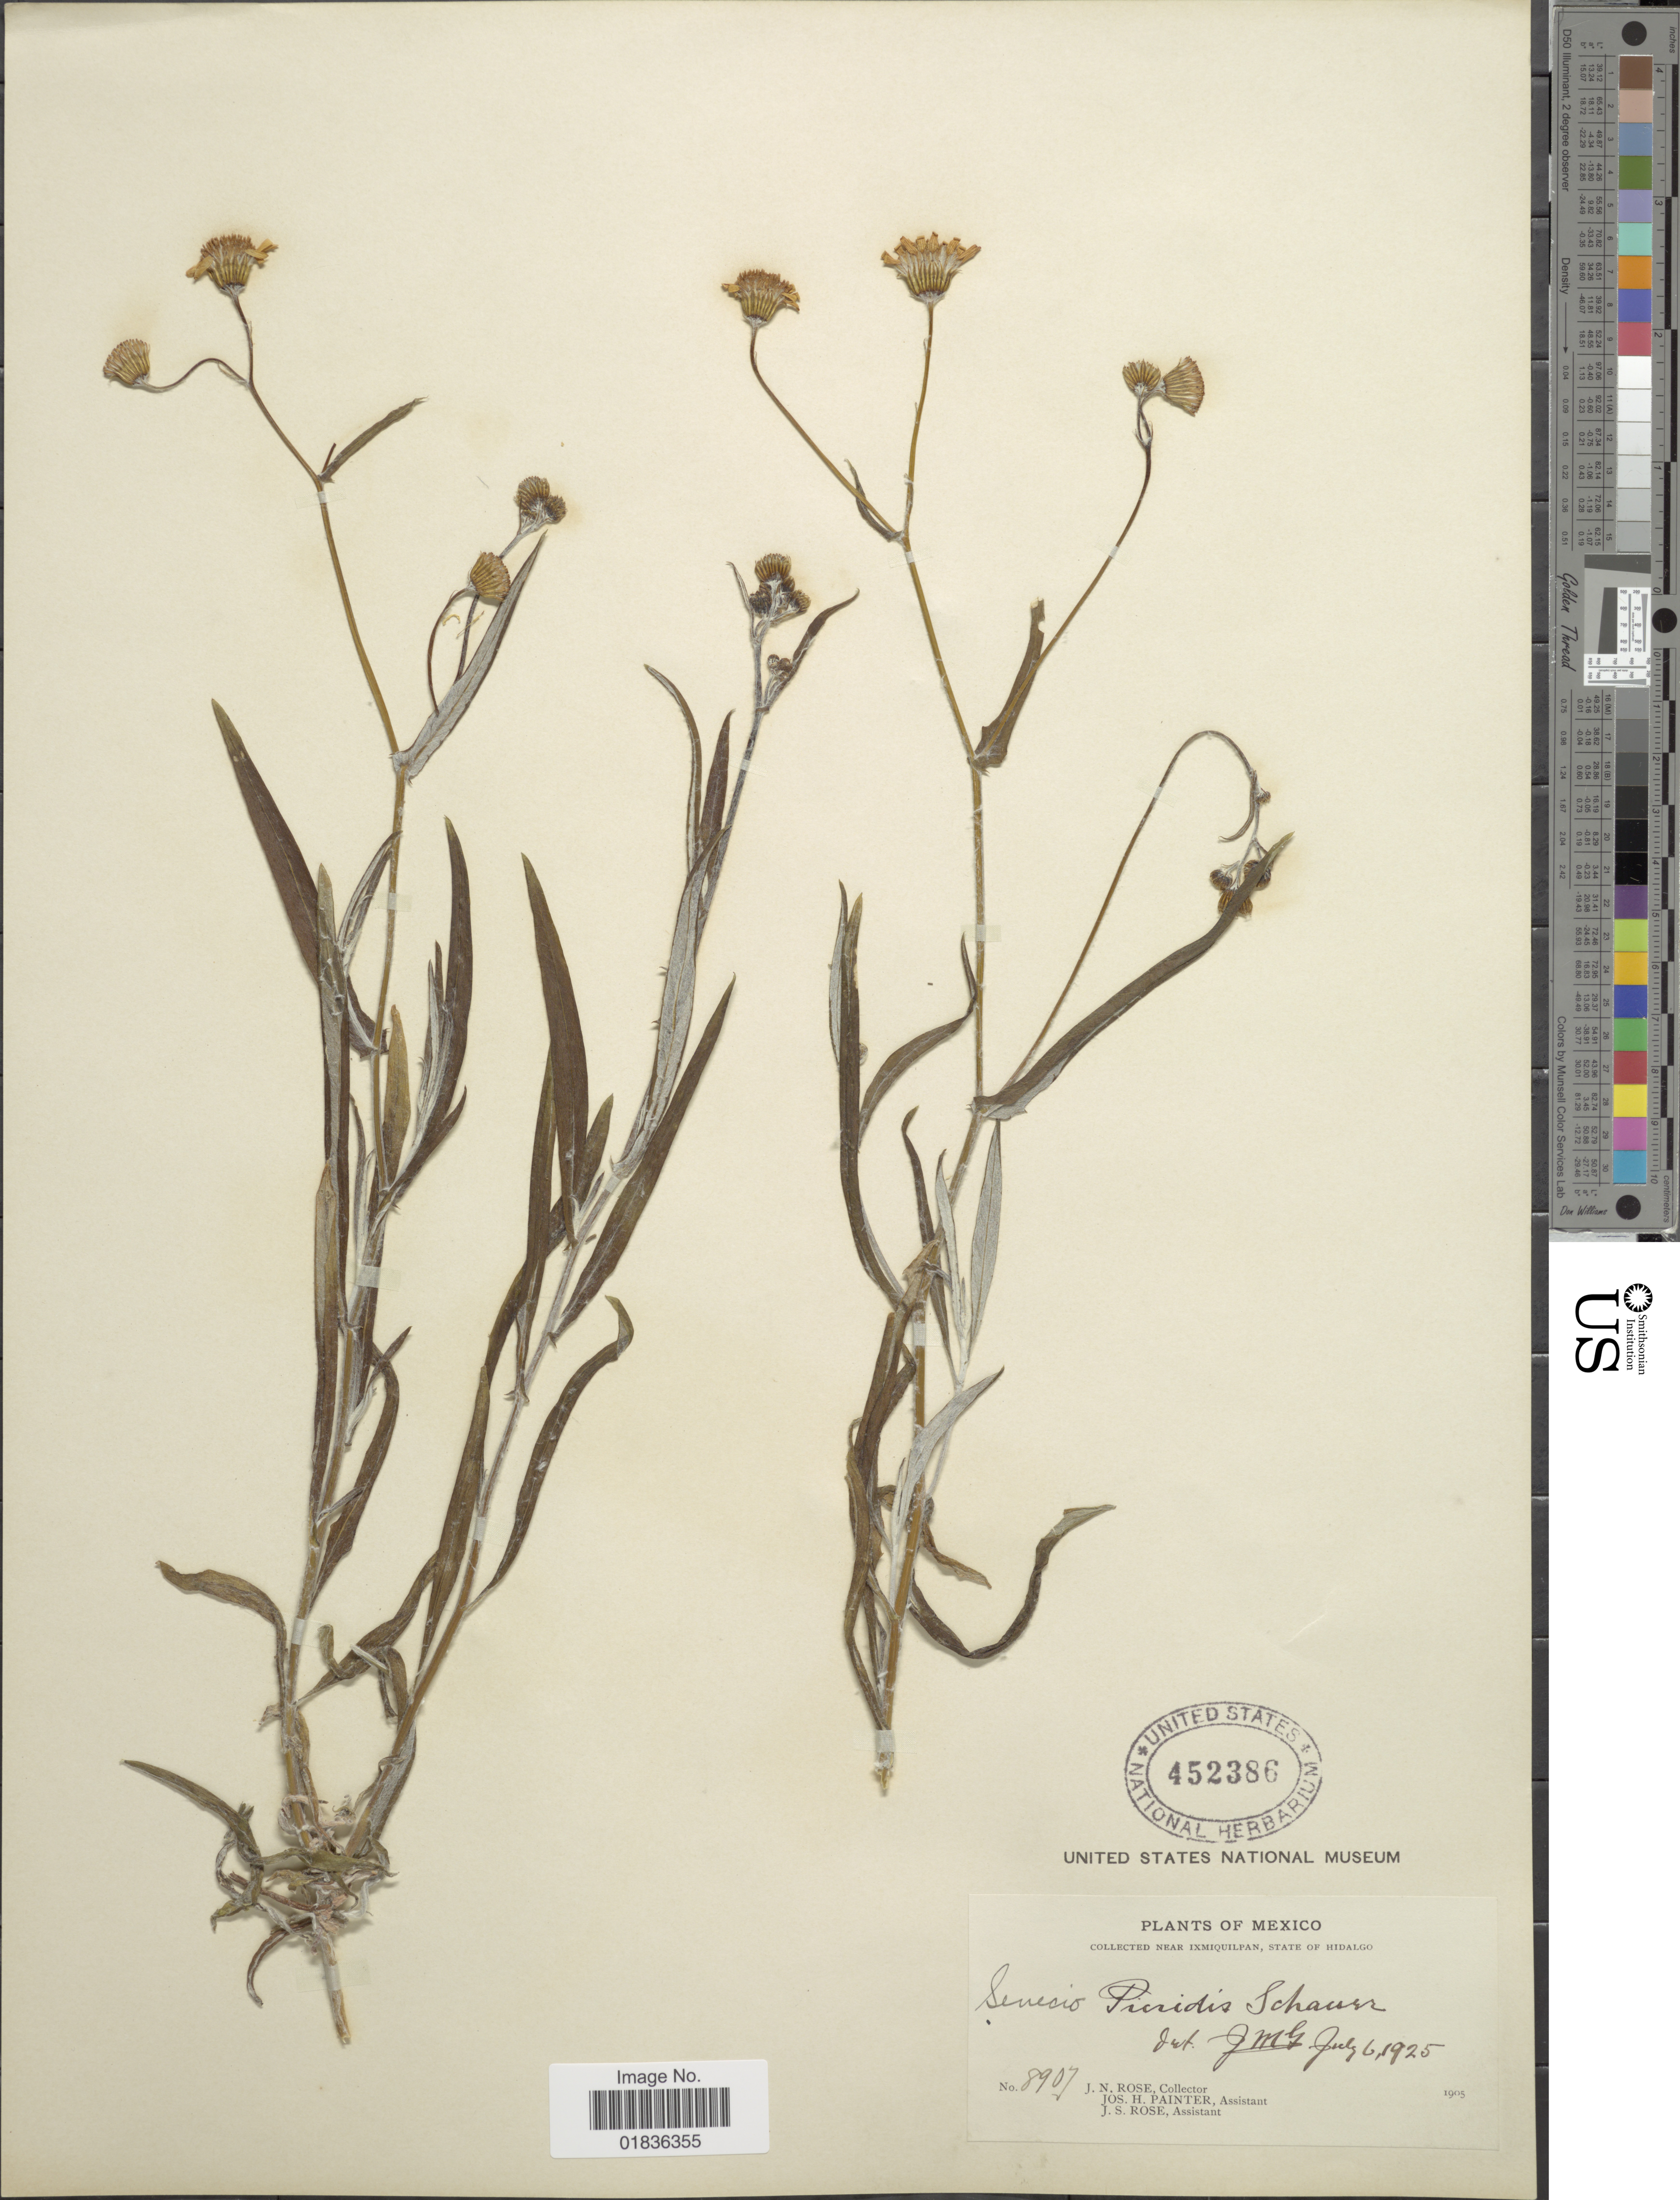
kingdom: Plantae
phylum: Tracheophyta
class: Magnoliopsida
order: Asterales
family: Asteraceae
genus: Senecio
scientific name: Senecio picridis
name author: S. Schauer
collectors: J. N. Rose, J. H. Painter & J. S. Rose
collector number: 8907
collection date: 1905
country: Mexico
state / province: Hidalgo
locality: Near Ixmiquilpan.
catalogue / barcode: US 452386